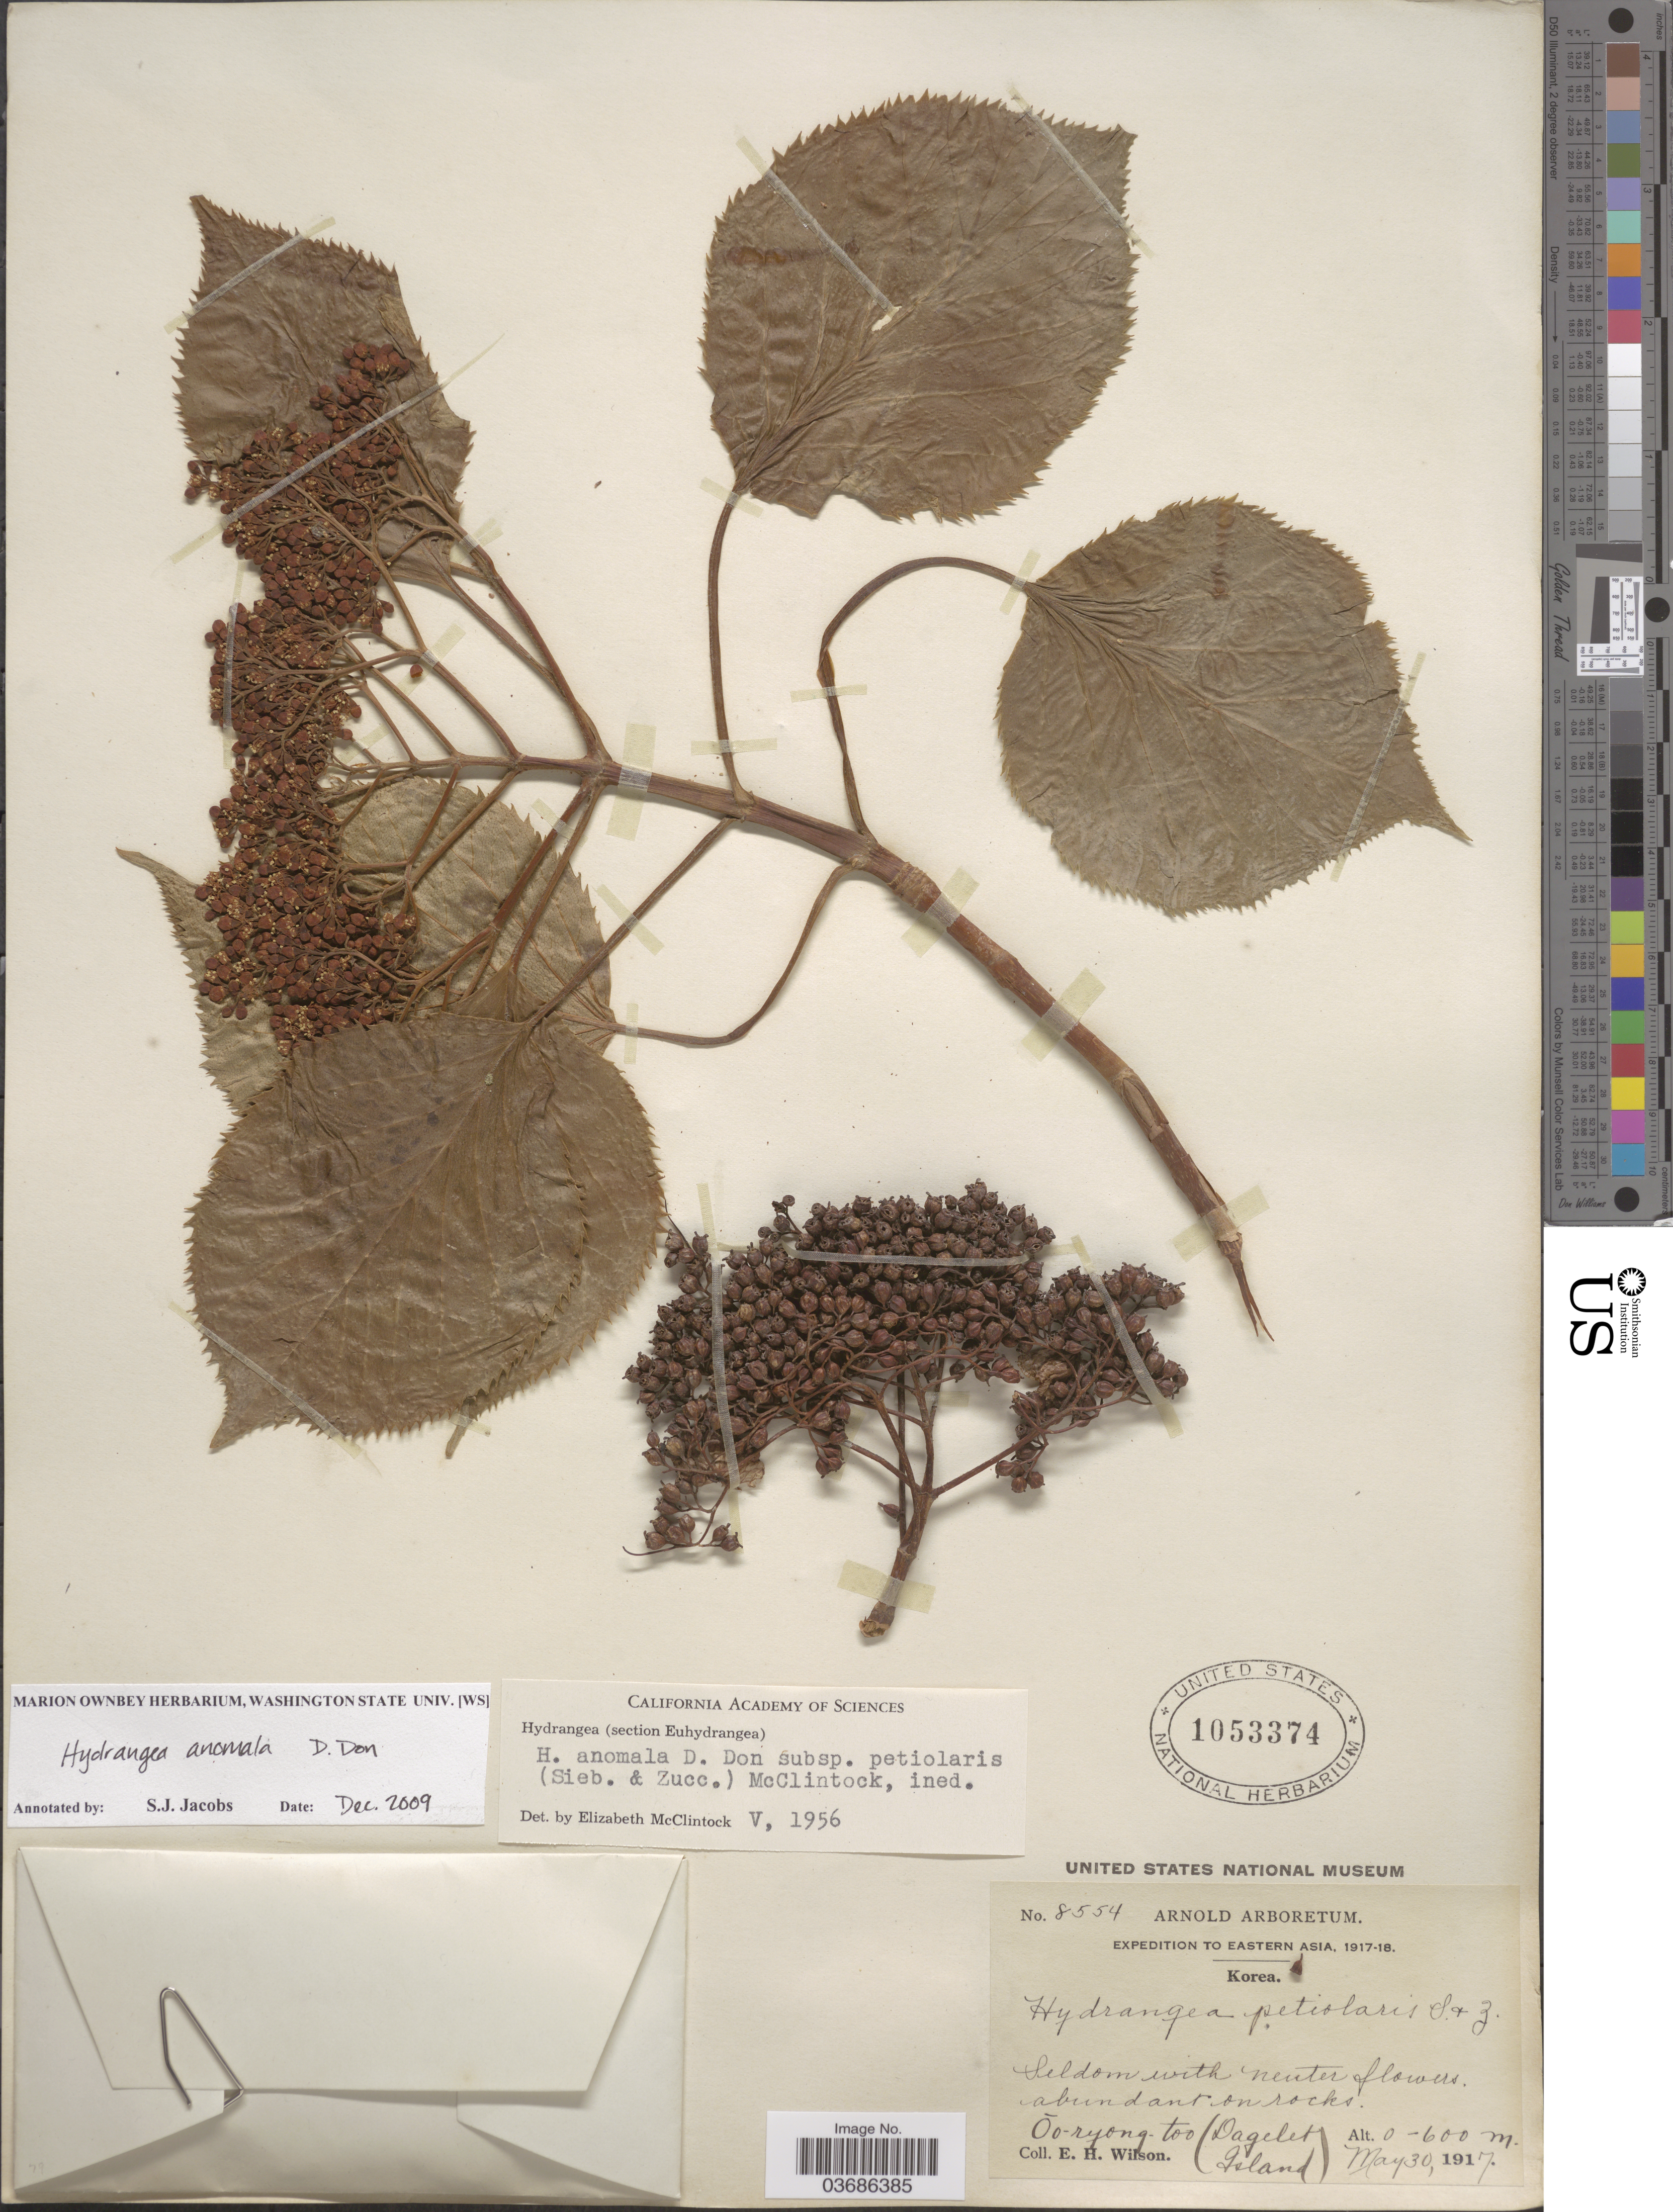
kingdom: Plantae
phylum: Tracheophyta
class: Magnoliopsida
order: Cornales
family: Hydrangeaceae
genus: Hydrangea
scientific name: Hydrangea anomala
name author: D. Don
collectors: E. Wilson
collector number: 8554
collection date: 1917-05-30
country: South Korea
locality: Expedition to Eastern Asia, 1917-18. Korea. Ōo-ryong-too (Dagelet Island).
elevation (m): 0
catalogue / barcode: US 1053374